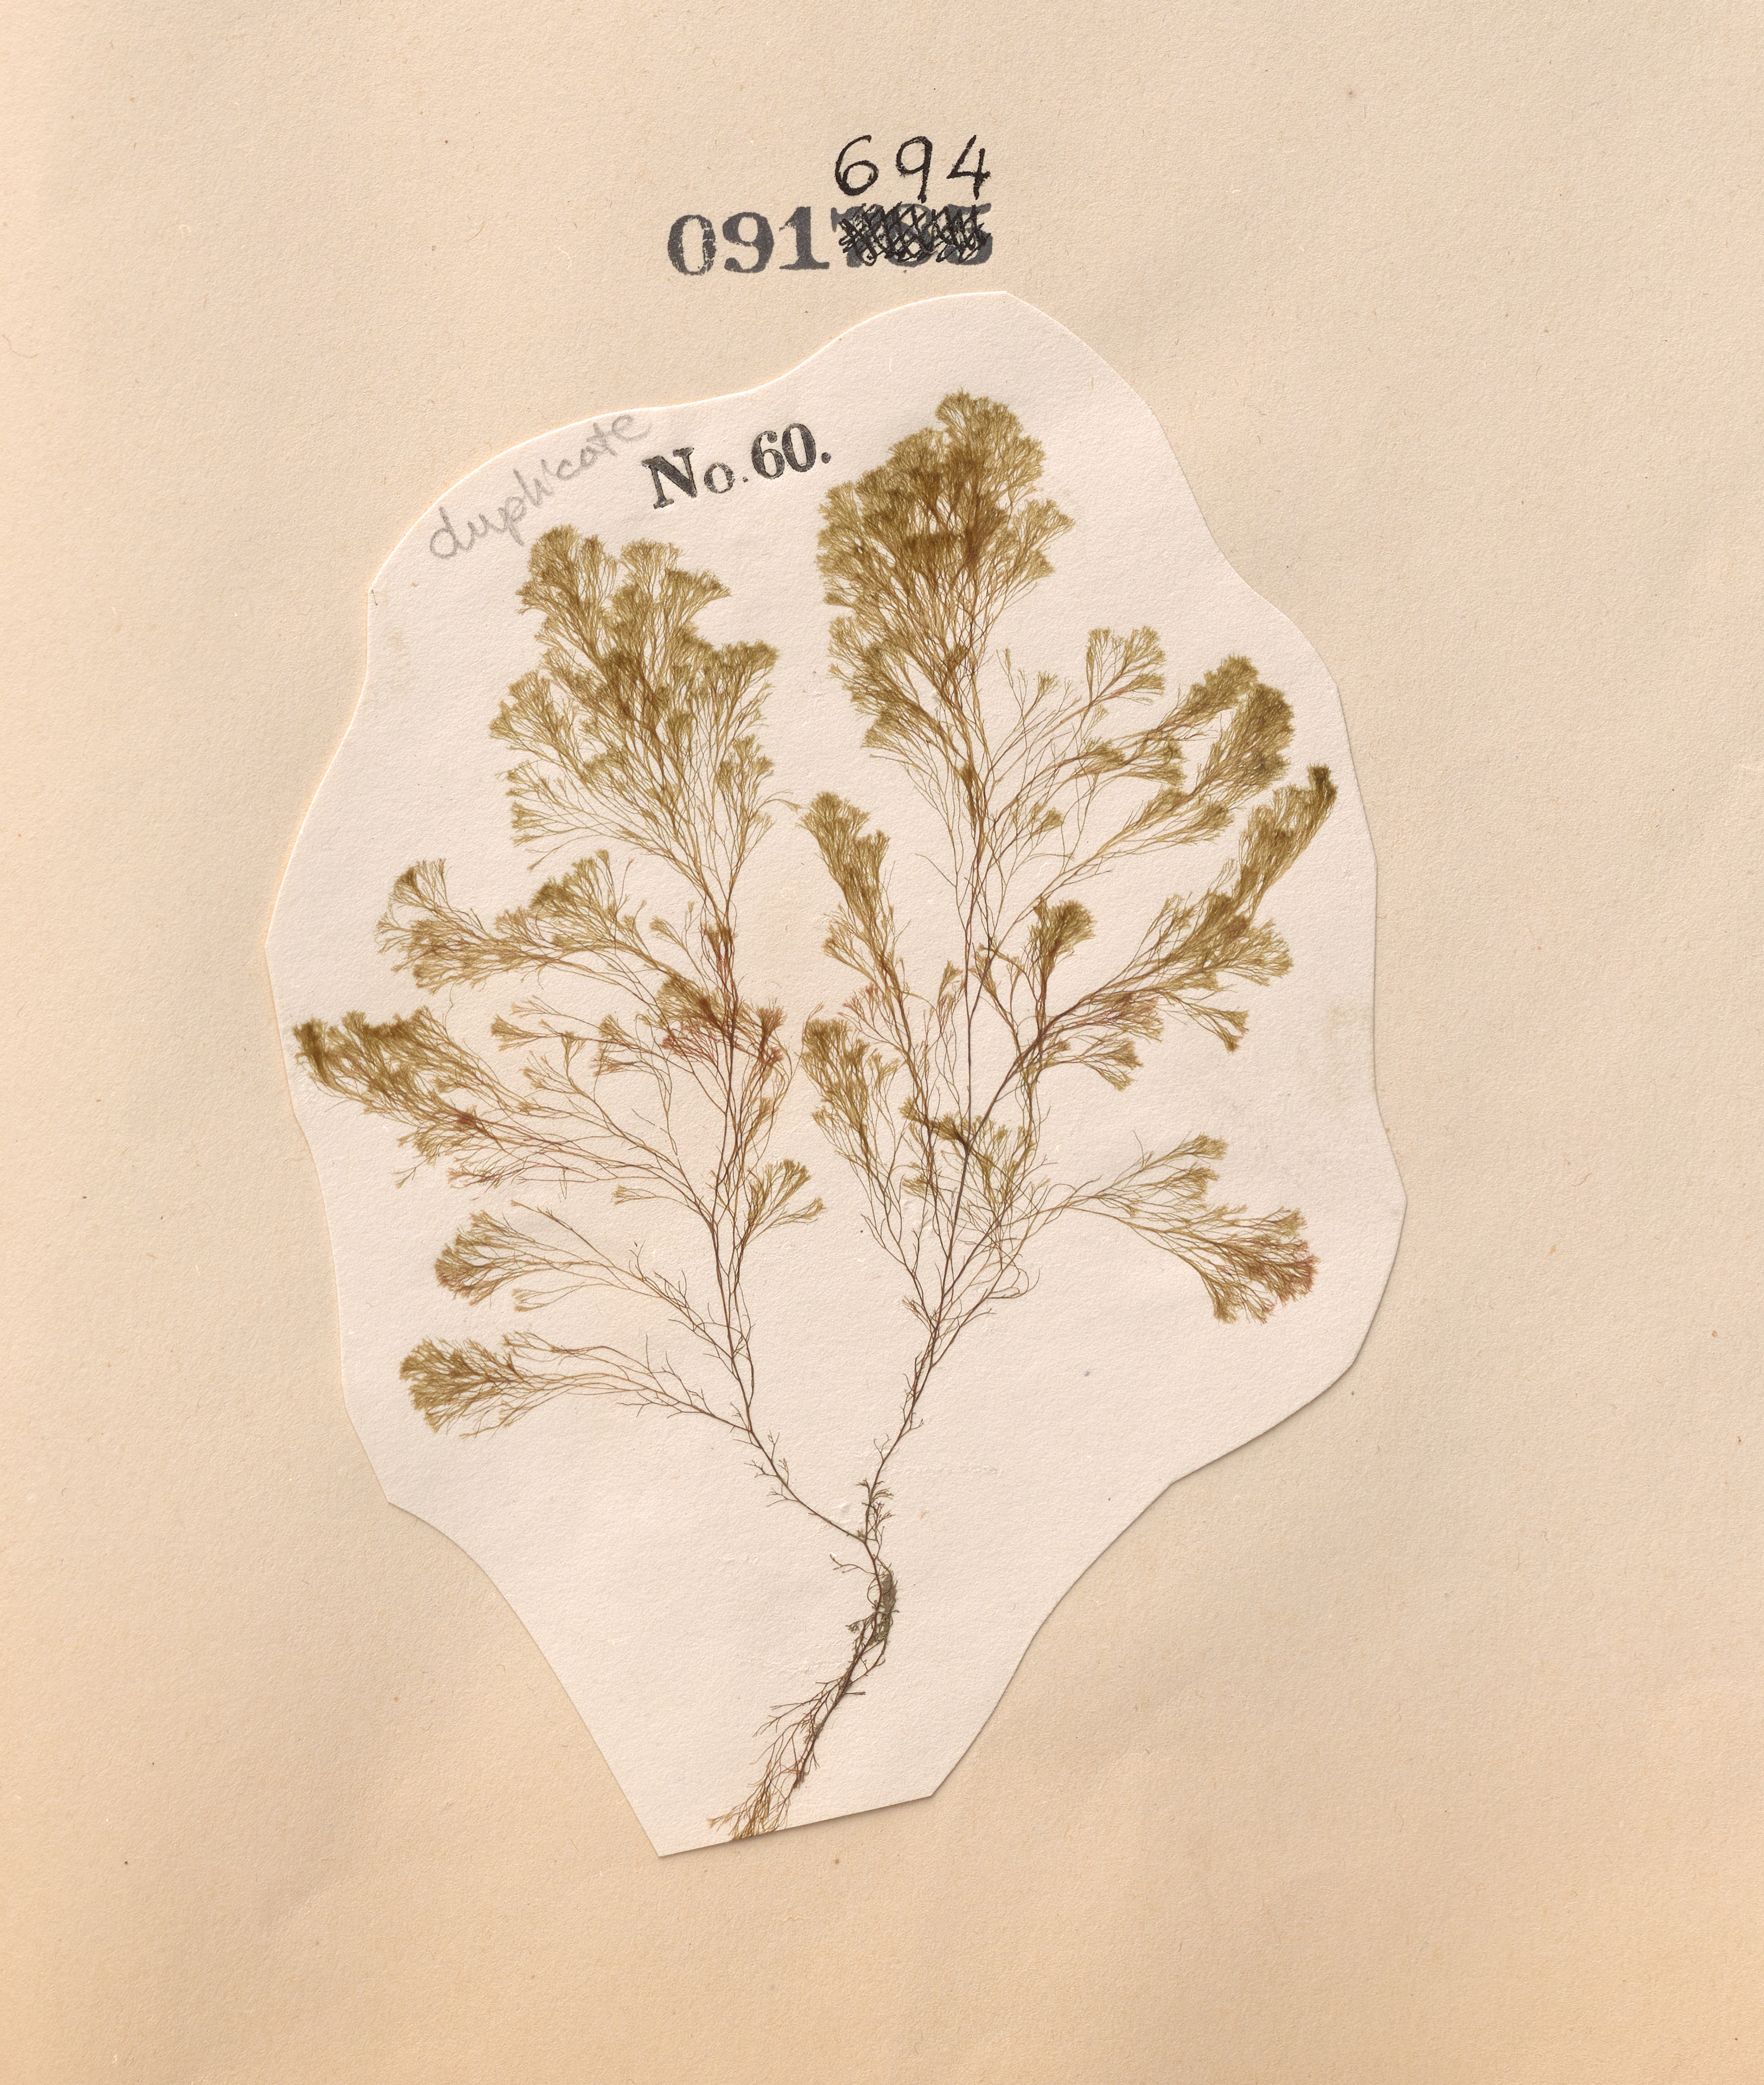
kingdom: Plantae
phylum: Rhodophyta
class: Florideophyceae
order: Ceramiales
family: Rhodomelaceae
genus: Vertebrata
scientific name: Vertebrata lanosa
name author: (L.) T.A. Chr.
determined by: Algae name updating Project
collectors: C. Durant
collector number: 60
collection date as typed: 1850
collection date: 1850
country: United States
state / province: New York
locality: Hurlgate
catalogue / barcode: US 91694